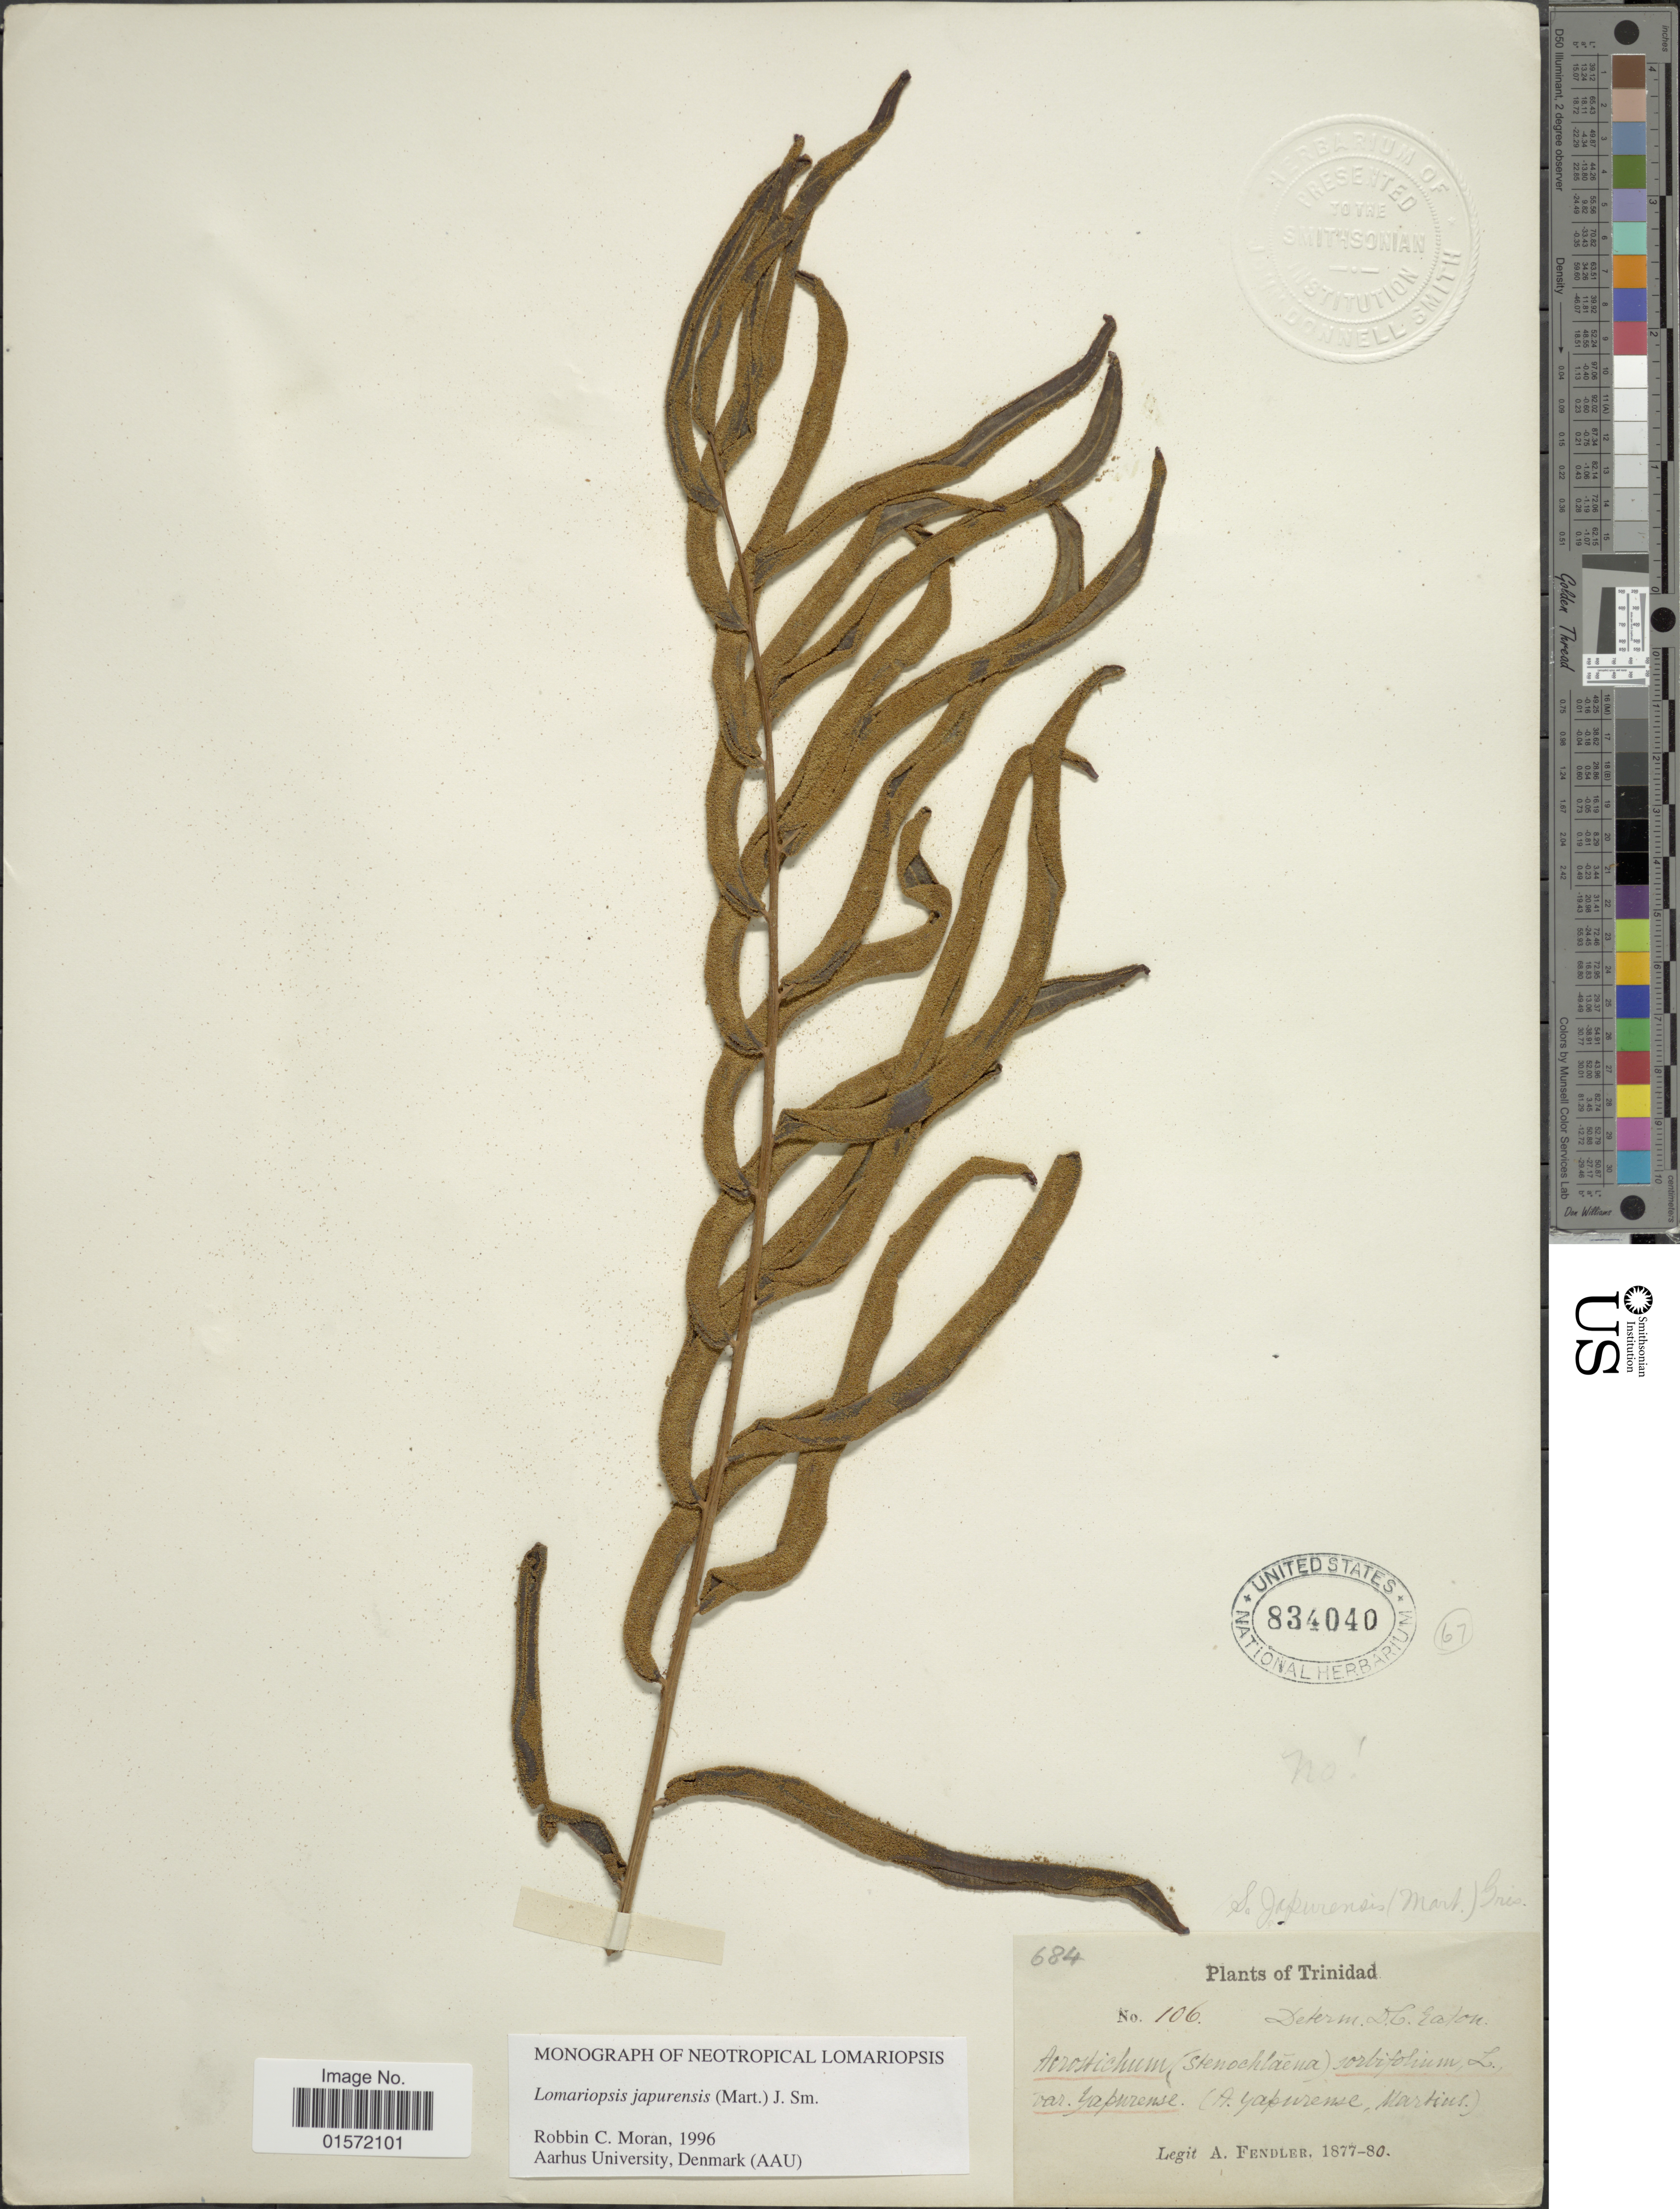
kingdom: Plantae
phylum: Tracheophyta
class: Polypodiopsida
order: Polypodiales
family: Lomariopsidaceae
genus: Lomariopsis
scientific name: Lomariopsis japurensis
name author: (Mart.) J. Sm.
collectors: A. Fendler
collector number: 684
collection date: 1877/1880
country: Trinidad and Tobago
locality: Trinidad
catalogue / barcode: US 834040